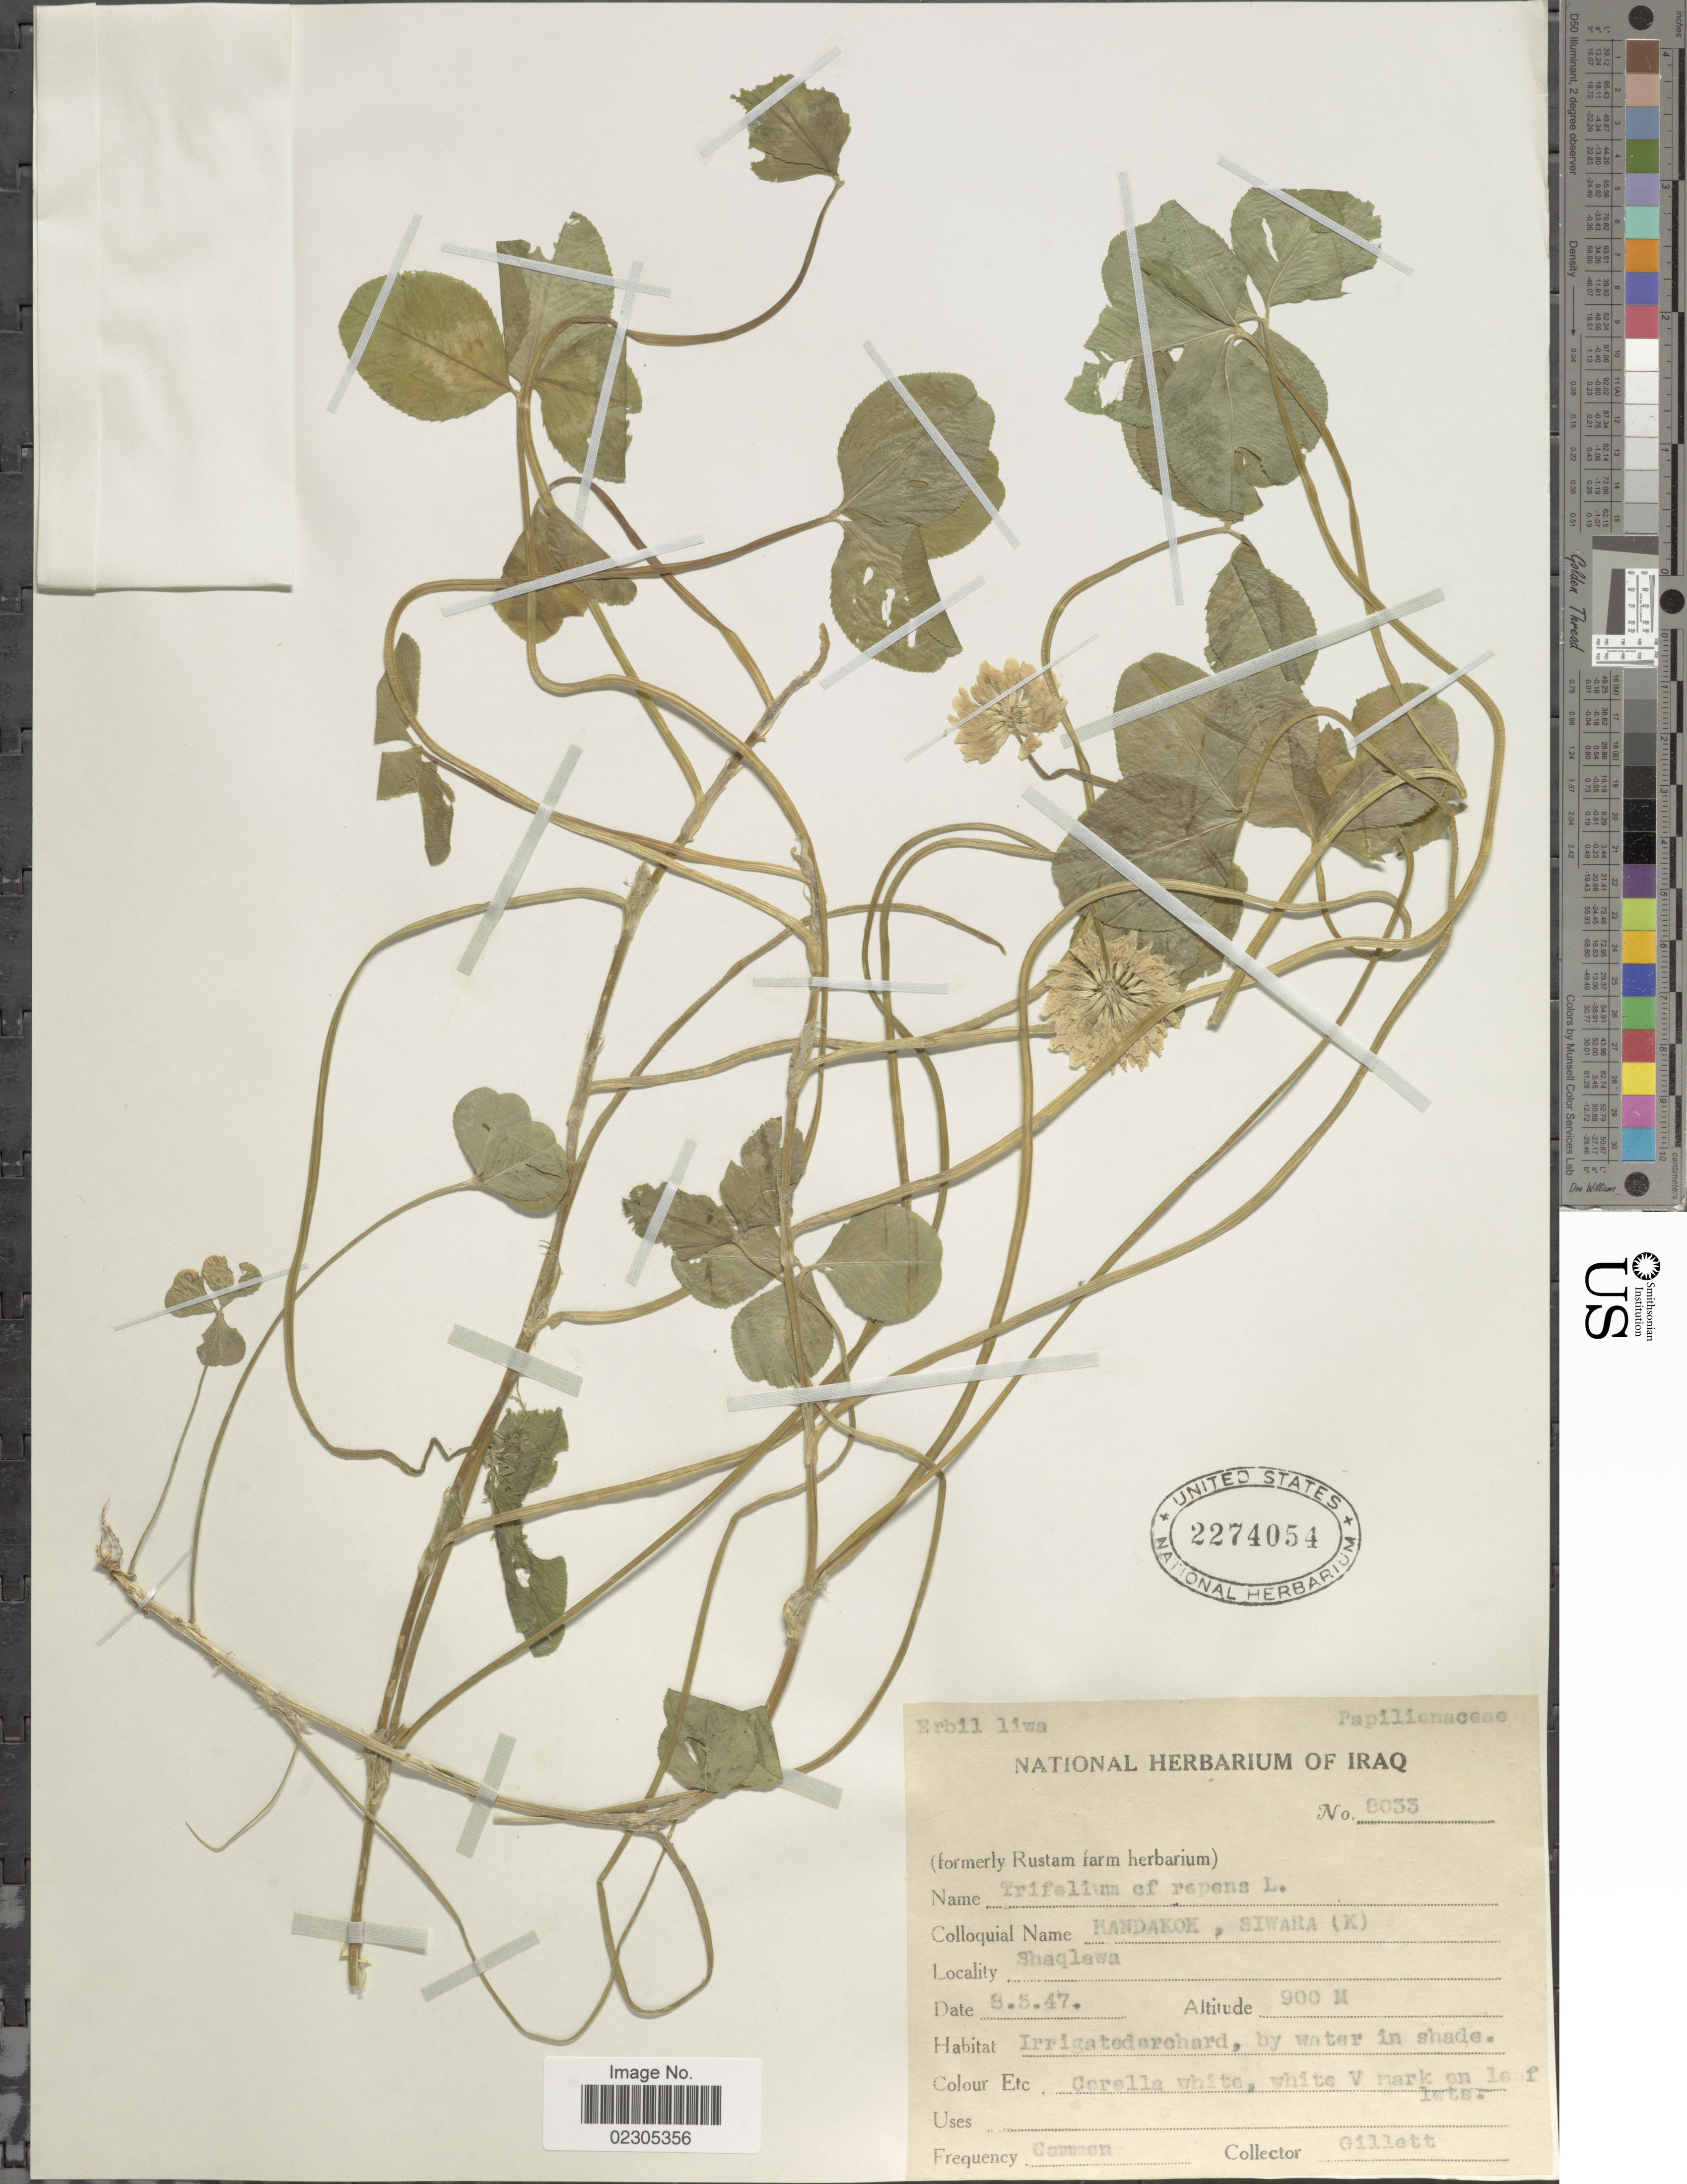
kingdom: Plantae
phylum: Tracheophyta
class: Magnoliopsida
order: Fabales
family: Fabaceae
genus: Trifolium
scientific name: Trifolium repens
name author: L.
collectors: Gillett, --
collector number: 8033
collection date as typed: Transcribed d/m/y: 8/5/47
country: Iraq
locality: Shaqlawa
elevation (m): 900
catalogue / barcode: US 2274054